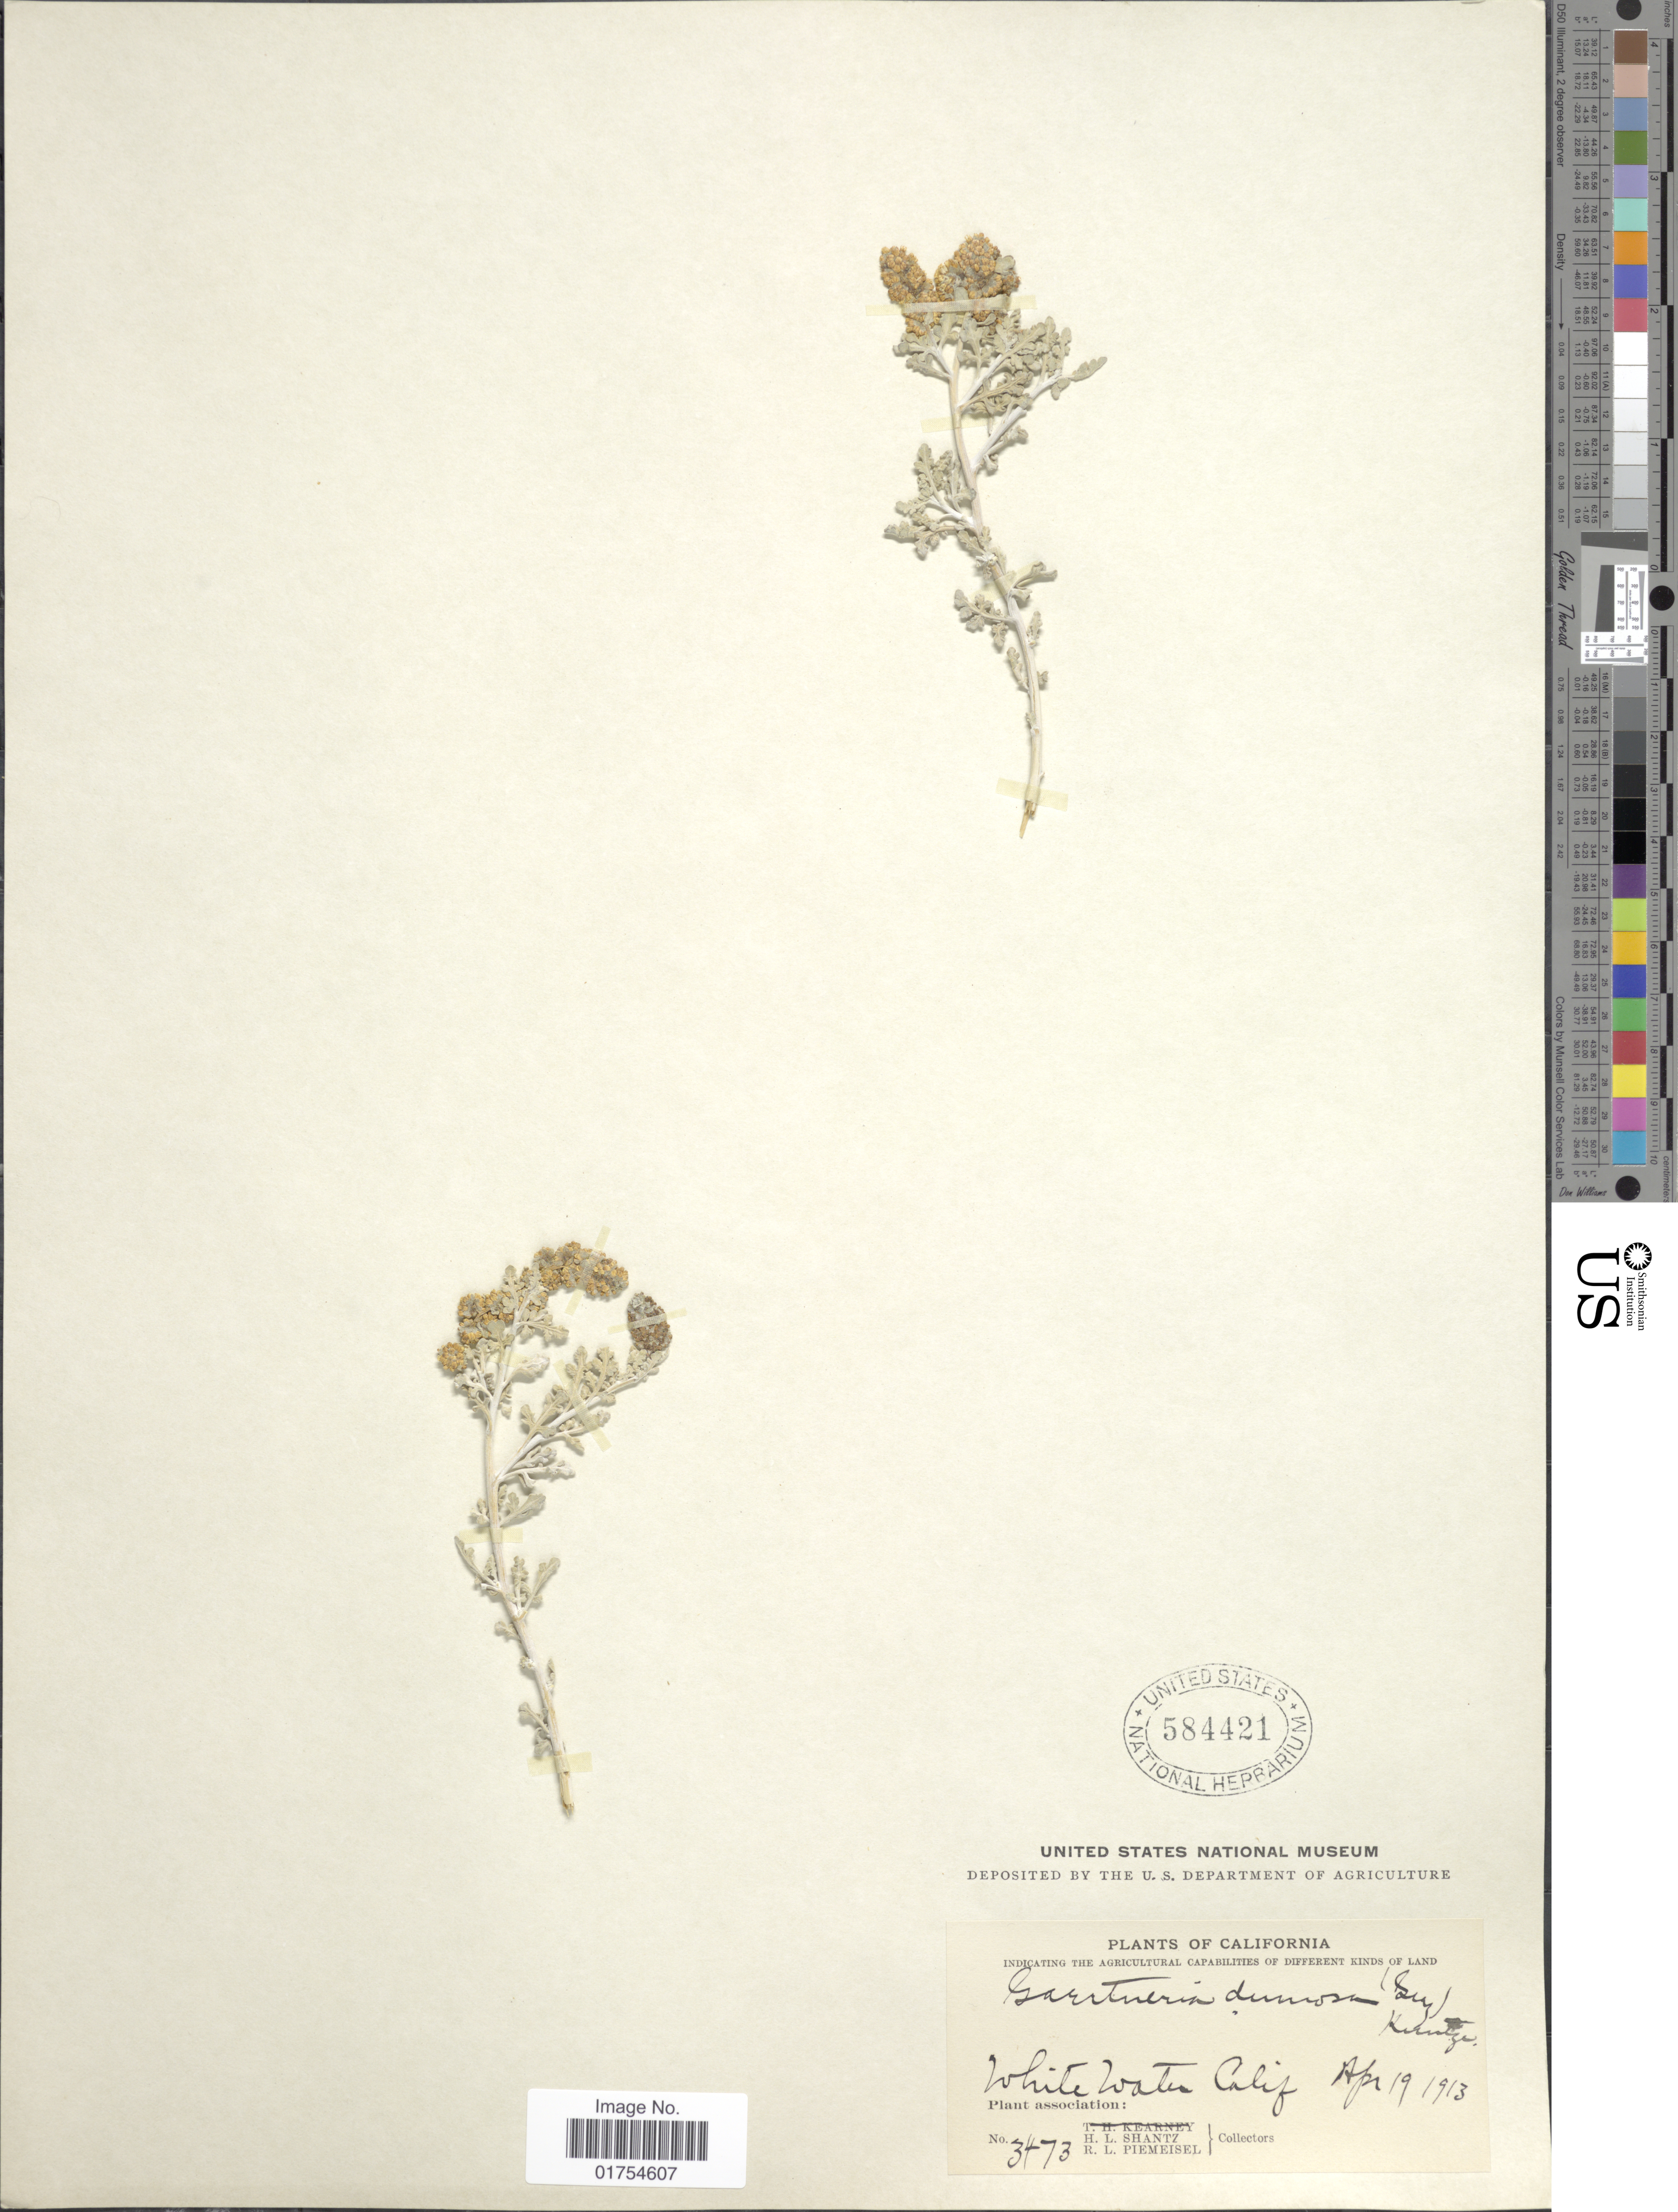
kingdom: Plantae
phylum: Tracheophyta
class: Magnoliopsida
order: Asterales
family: Asteraceae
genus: Franseria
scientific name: Franseria dumosa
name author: A. Gray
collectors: H. Shantz & R. L. Piemeisel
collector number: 3473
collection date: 1913-04-19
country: United States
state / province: California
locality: White Water Calif.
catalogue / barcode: US 584421